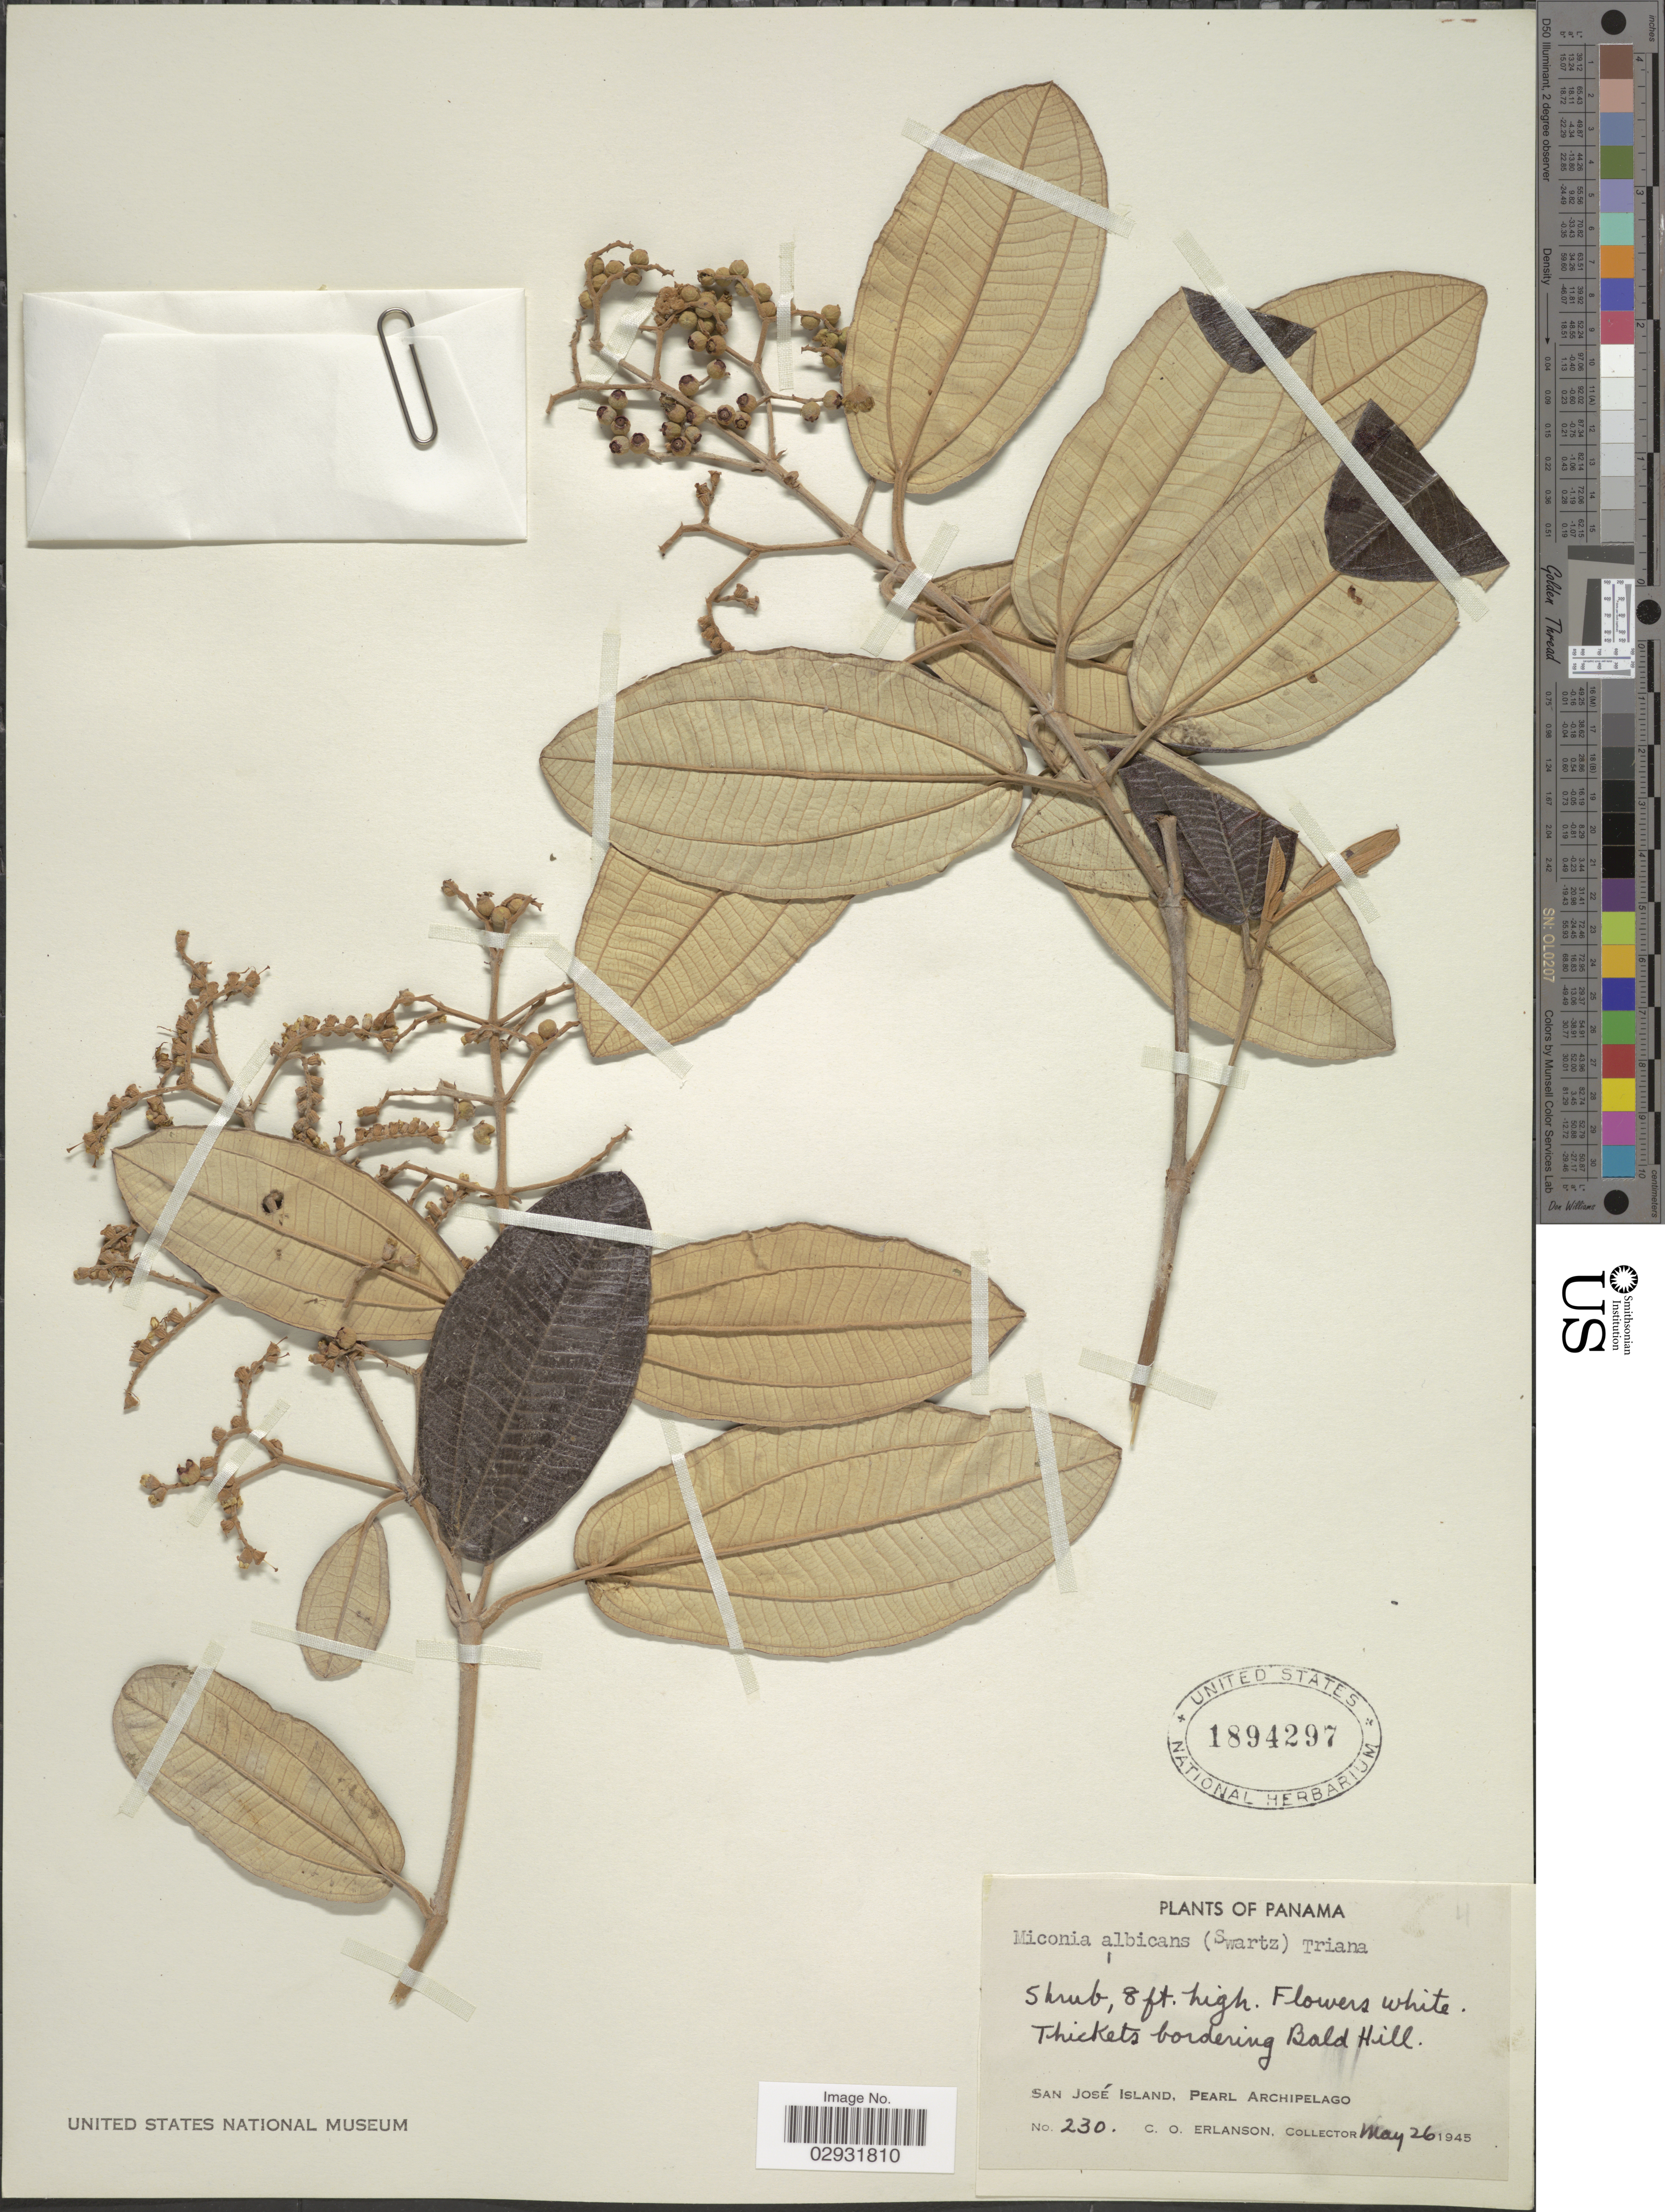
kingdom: Plantae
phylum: Tracheophyta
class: Magnoliopsida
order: Myrtales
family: Melastomataceae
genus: Miconia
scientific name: Miconia albicans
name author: (Sw.) Steud.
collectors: C. O. Erlanson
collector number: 230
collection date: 1945-05-26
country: Panama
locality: Thickets bordering Bald Hill. San José Island. Pearl Archipelago.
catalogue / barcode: US 1894297